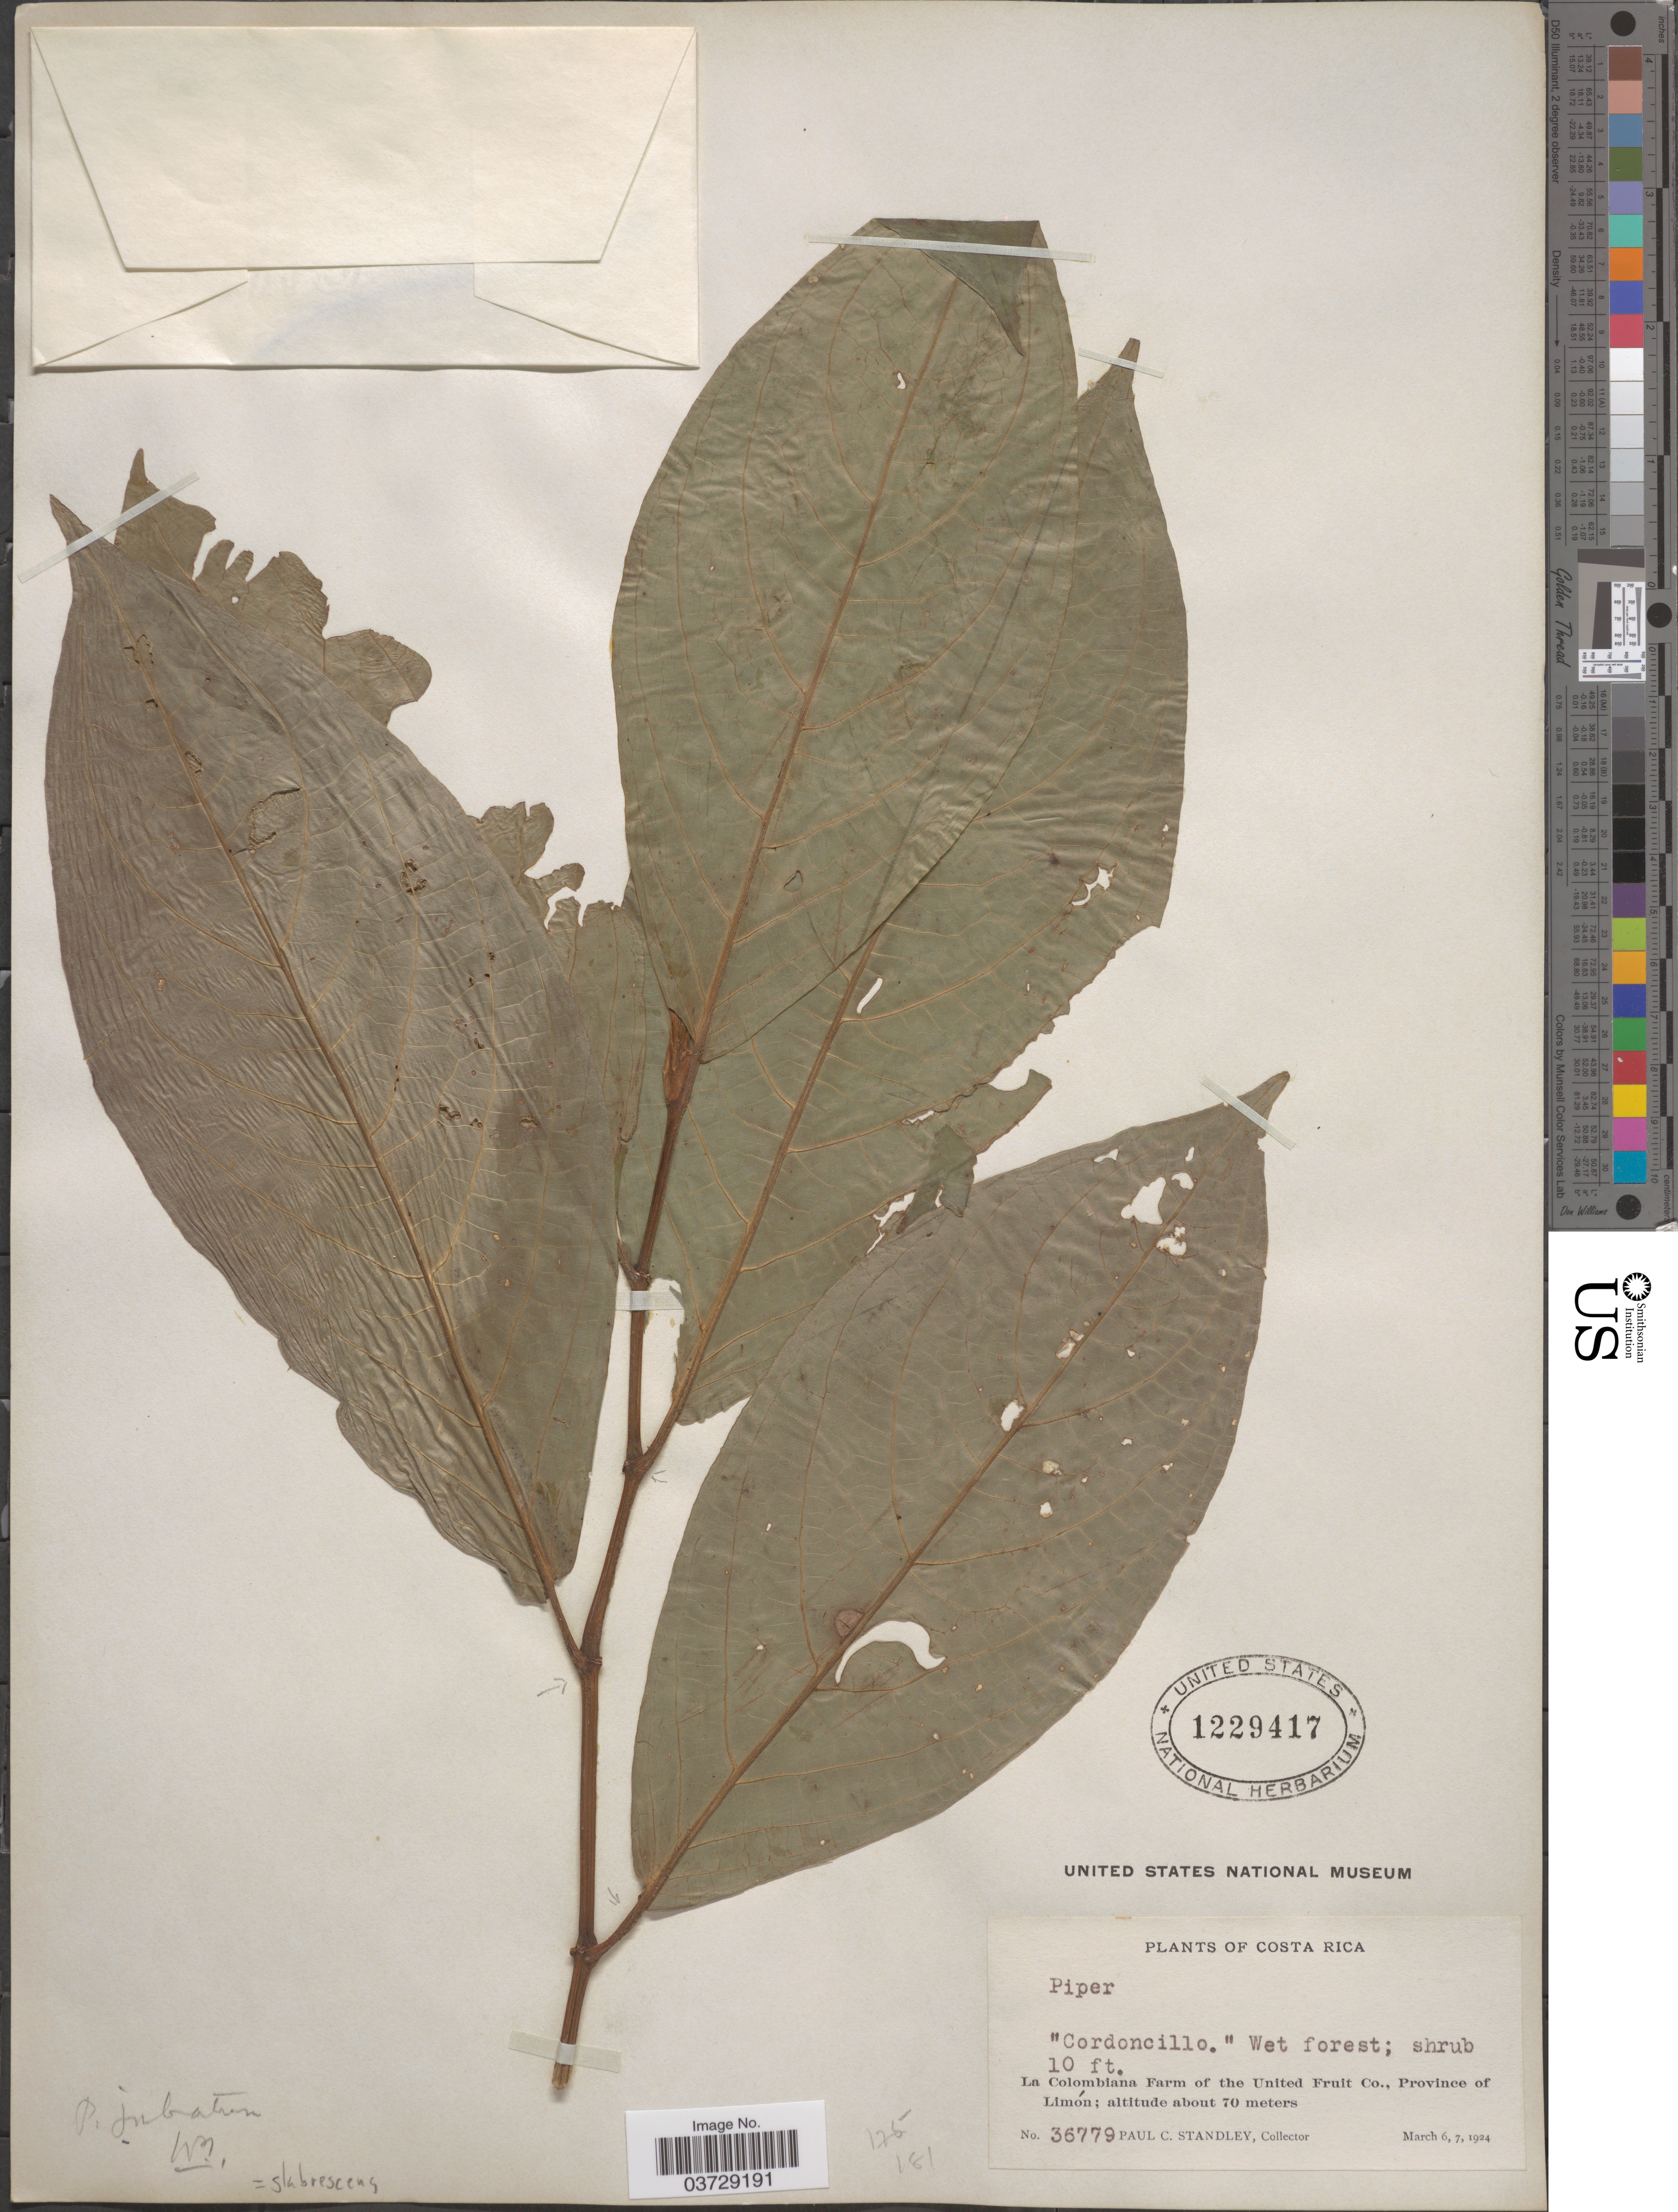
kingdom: Plantae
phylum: Tracheophyta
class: Magnoliopsida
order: Piperales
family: Piperaceae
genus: Piper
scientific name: Piper glabrescens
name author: (Miq.) C. DC.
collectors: P. C. Standley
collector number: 36779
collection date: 1924-03-06/1924-03-07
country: Costa Rica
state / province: Limón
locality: La Colombiana Farm of the United Fruit Co.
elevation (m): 70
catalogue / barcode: US 1229417